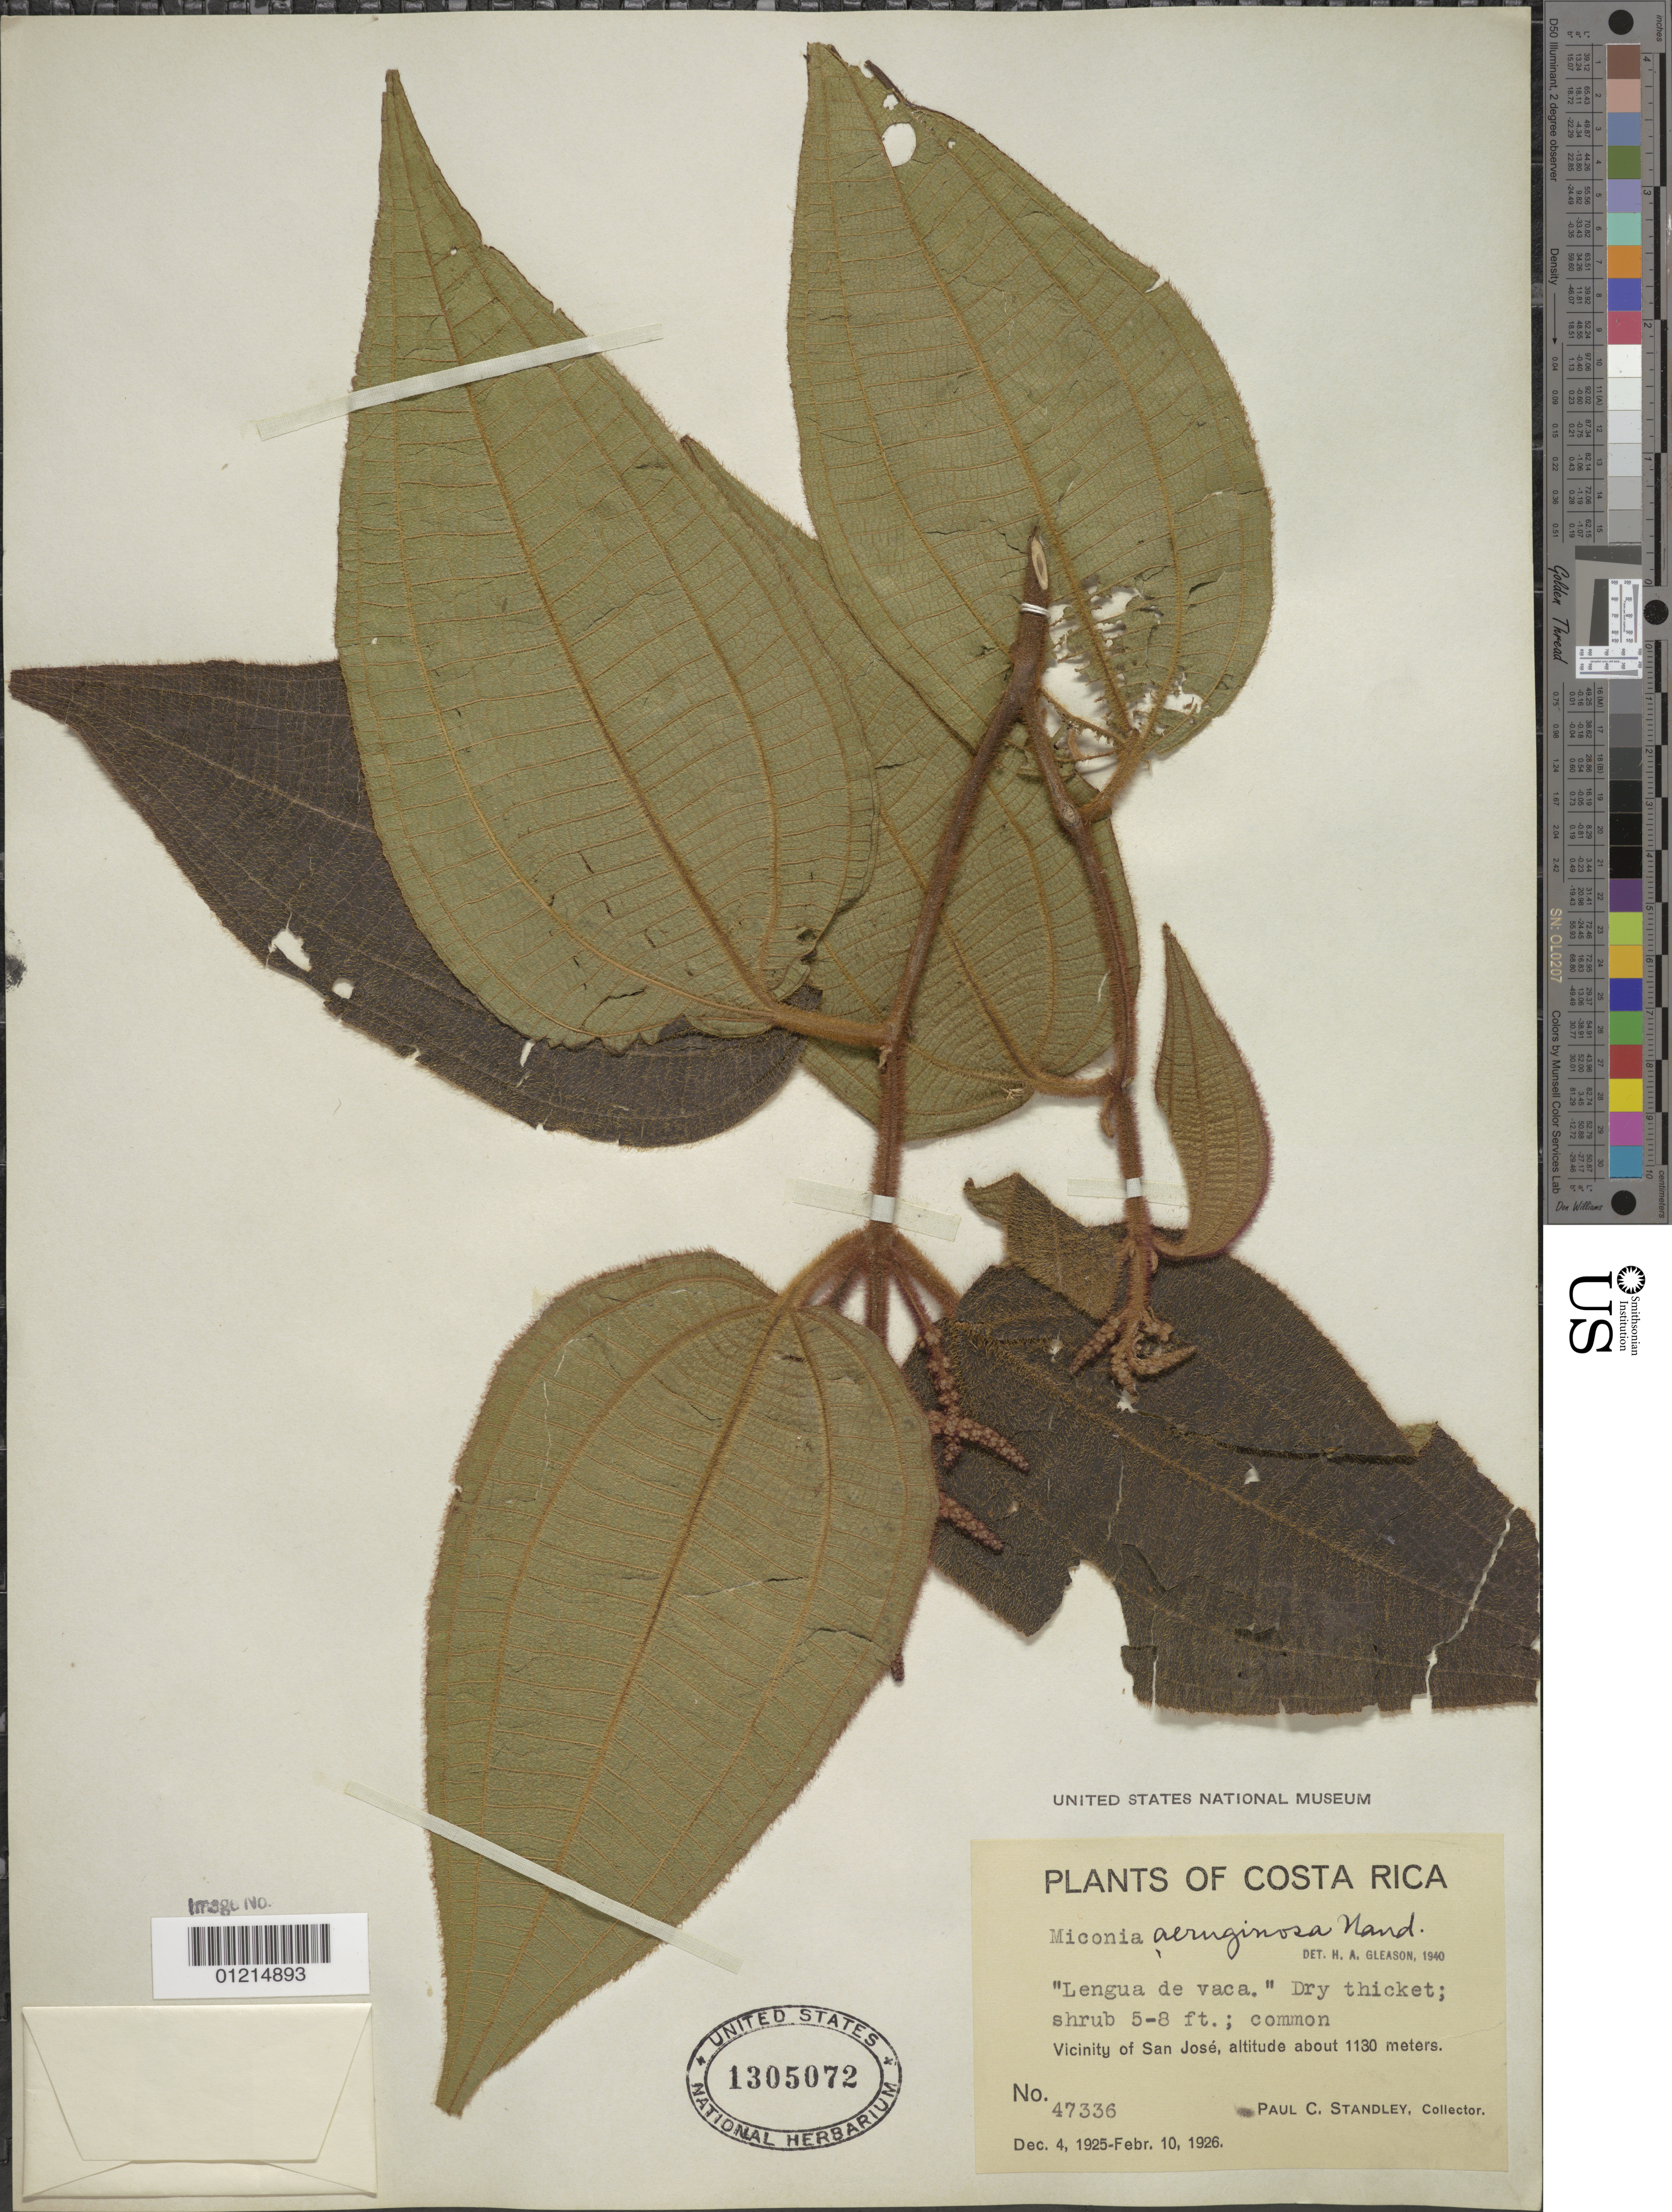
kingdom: Plantae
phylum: Tracheophyta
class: Magnoliopsida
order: Myrtales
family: Melastomataceae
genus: Miconia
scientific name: Miconia aeruginosa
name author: Naudin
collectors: P. C. Standley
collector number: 47336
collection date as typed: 04 Dec 1925 to 10 Feb 1926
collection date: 1925-12-04/1926-02-10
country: Costa Rica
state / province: San José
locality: Vicinity of San José.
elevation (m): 1130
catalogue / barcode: US 1305072